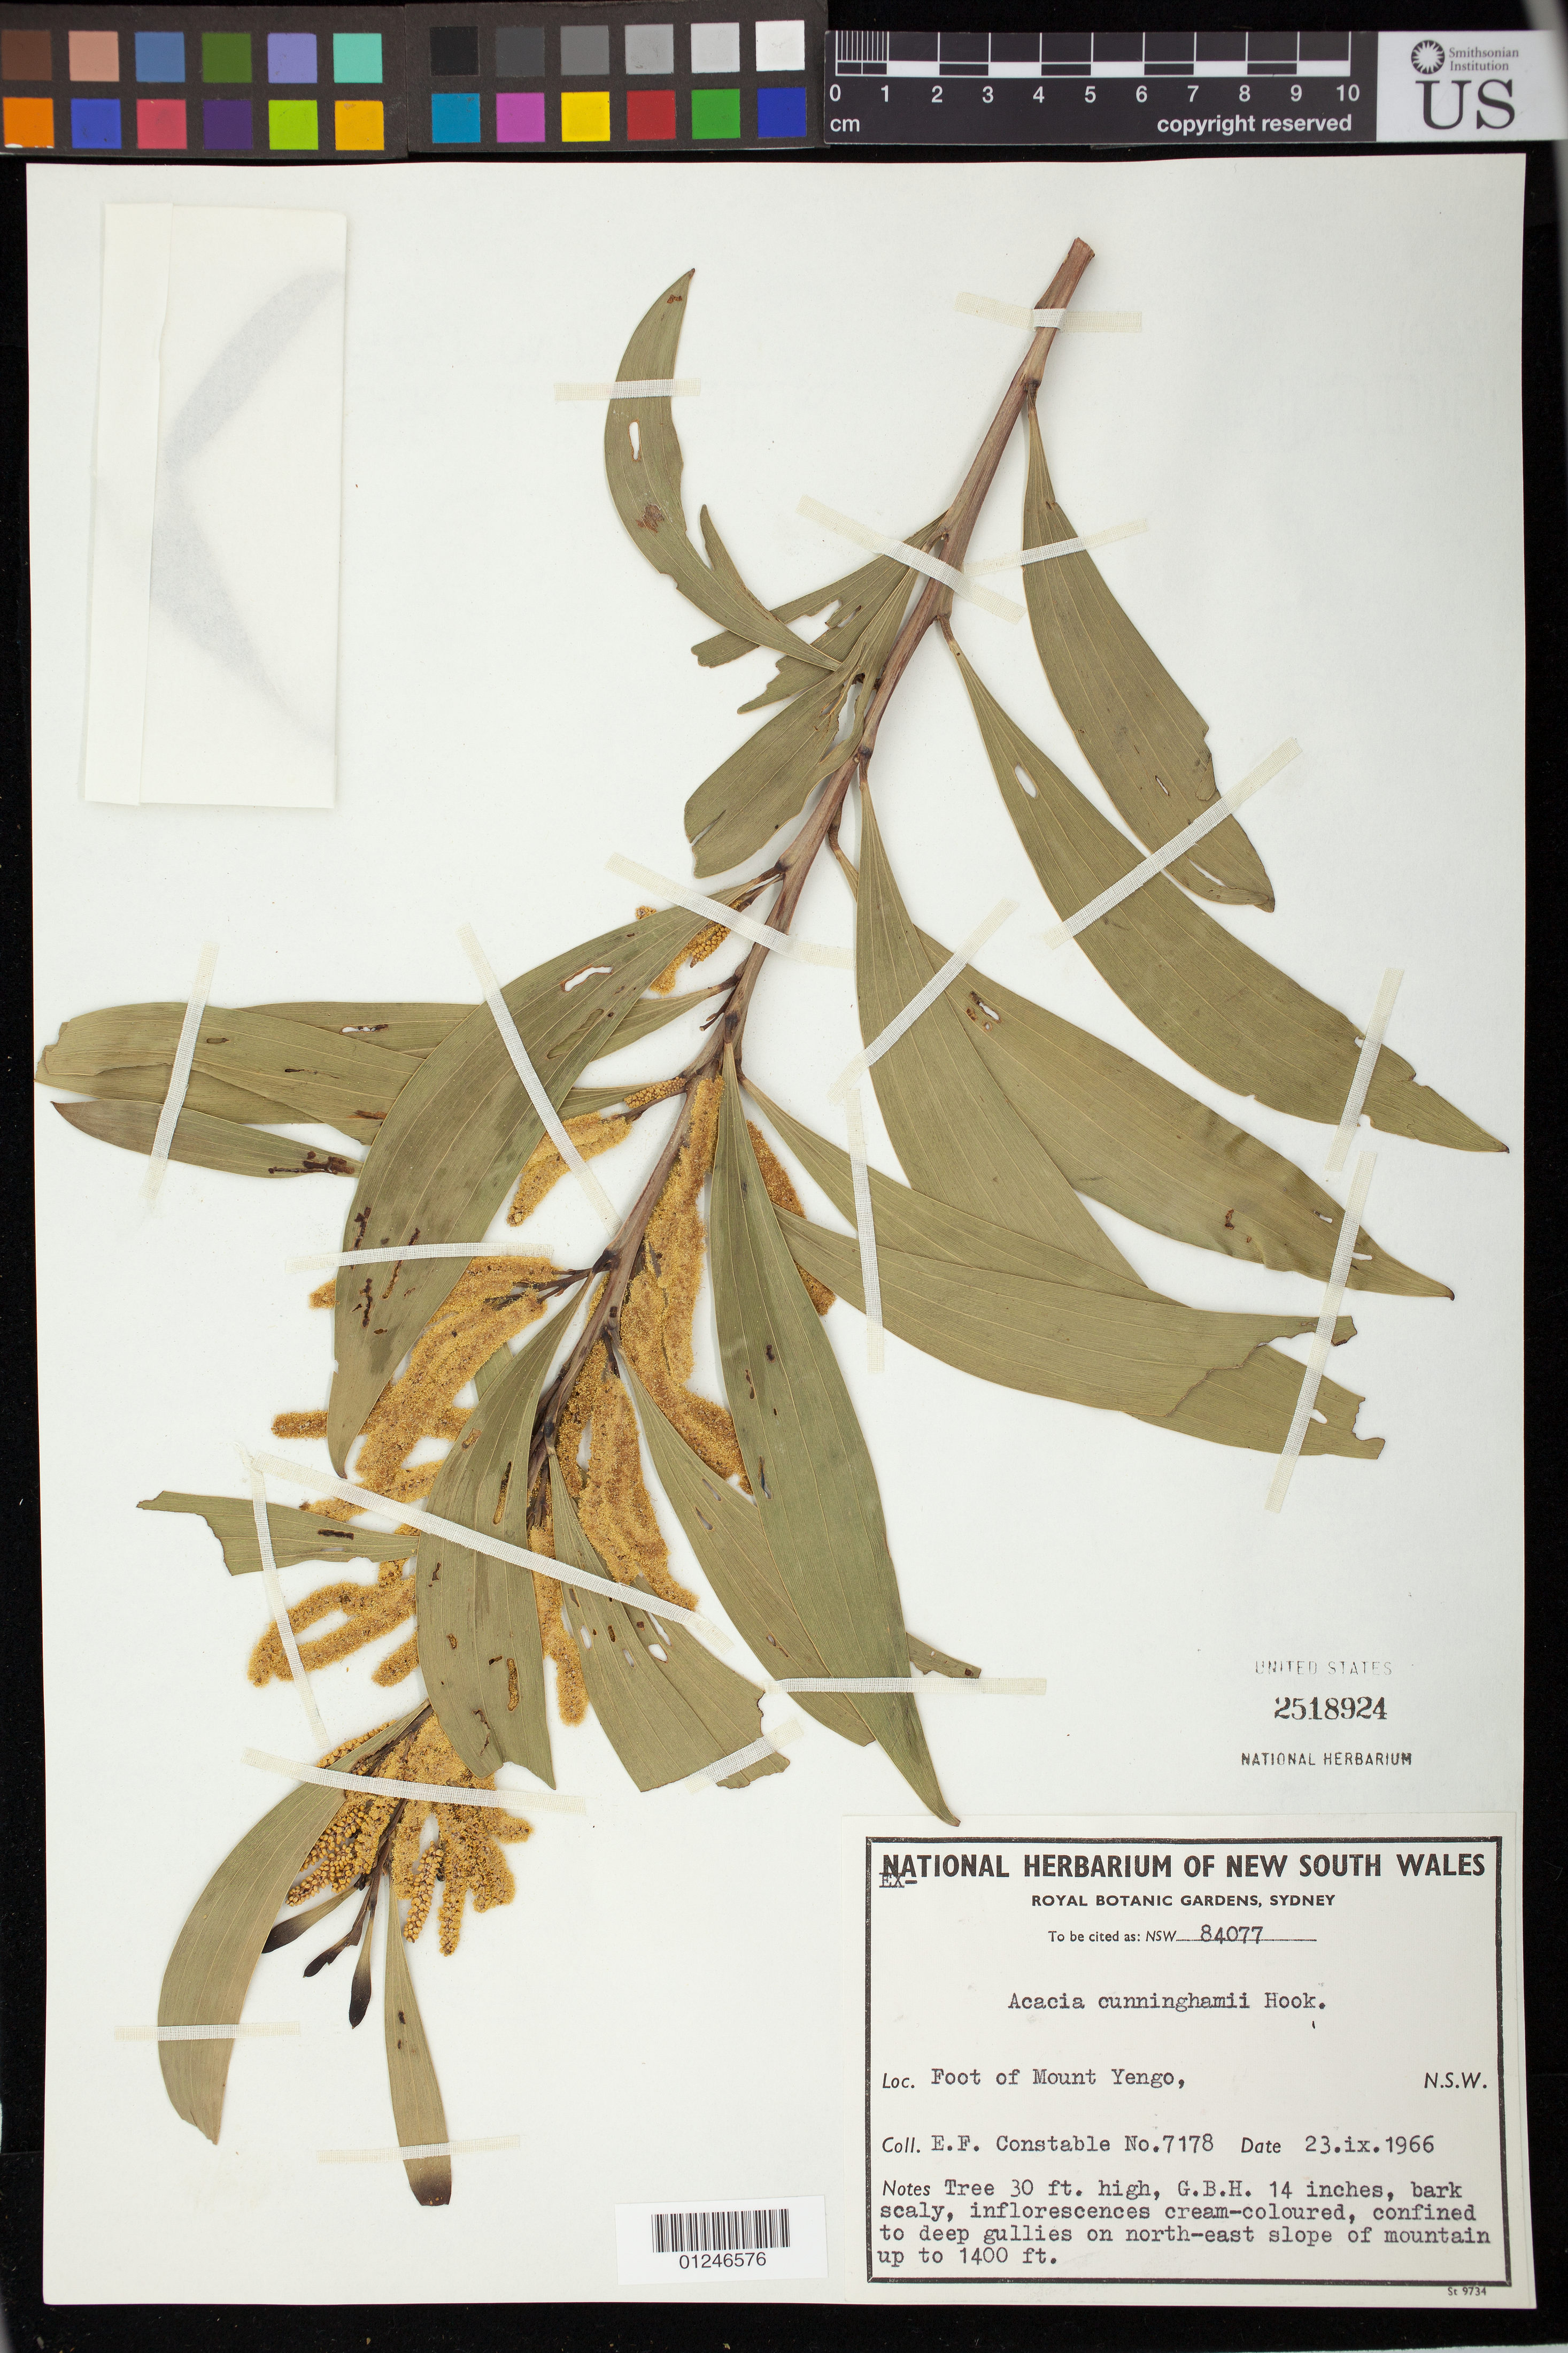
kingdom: Plantae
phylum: Tracheophyta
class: Magnoliopsida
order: Fabales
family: Fabaceae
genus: Acacia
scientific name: Acacia matthewii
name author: Tindale & S.J. Davies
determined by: Tindale, Mary D.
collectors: E. F. Constable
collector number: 7178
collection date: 1966-09-23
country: Australia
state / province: New South Wales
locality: foot of Mount Yengo, on north-east slope of mountain.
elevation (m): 427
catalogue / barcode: US 2518924